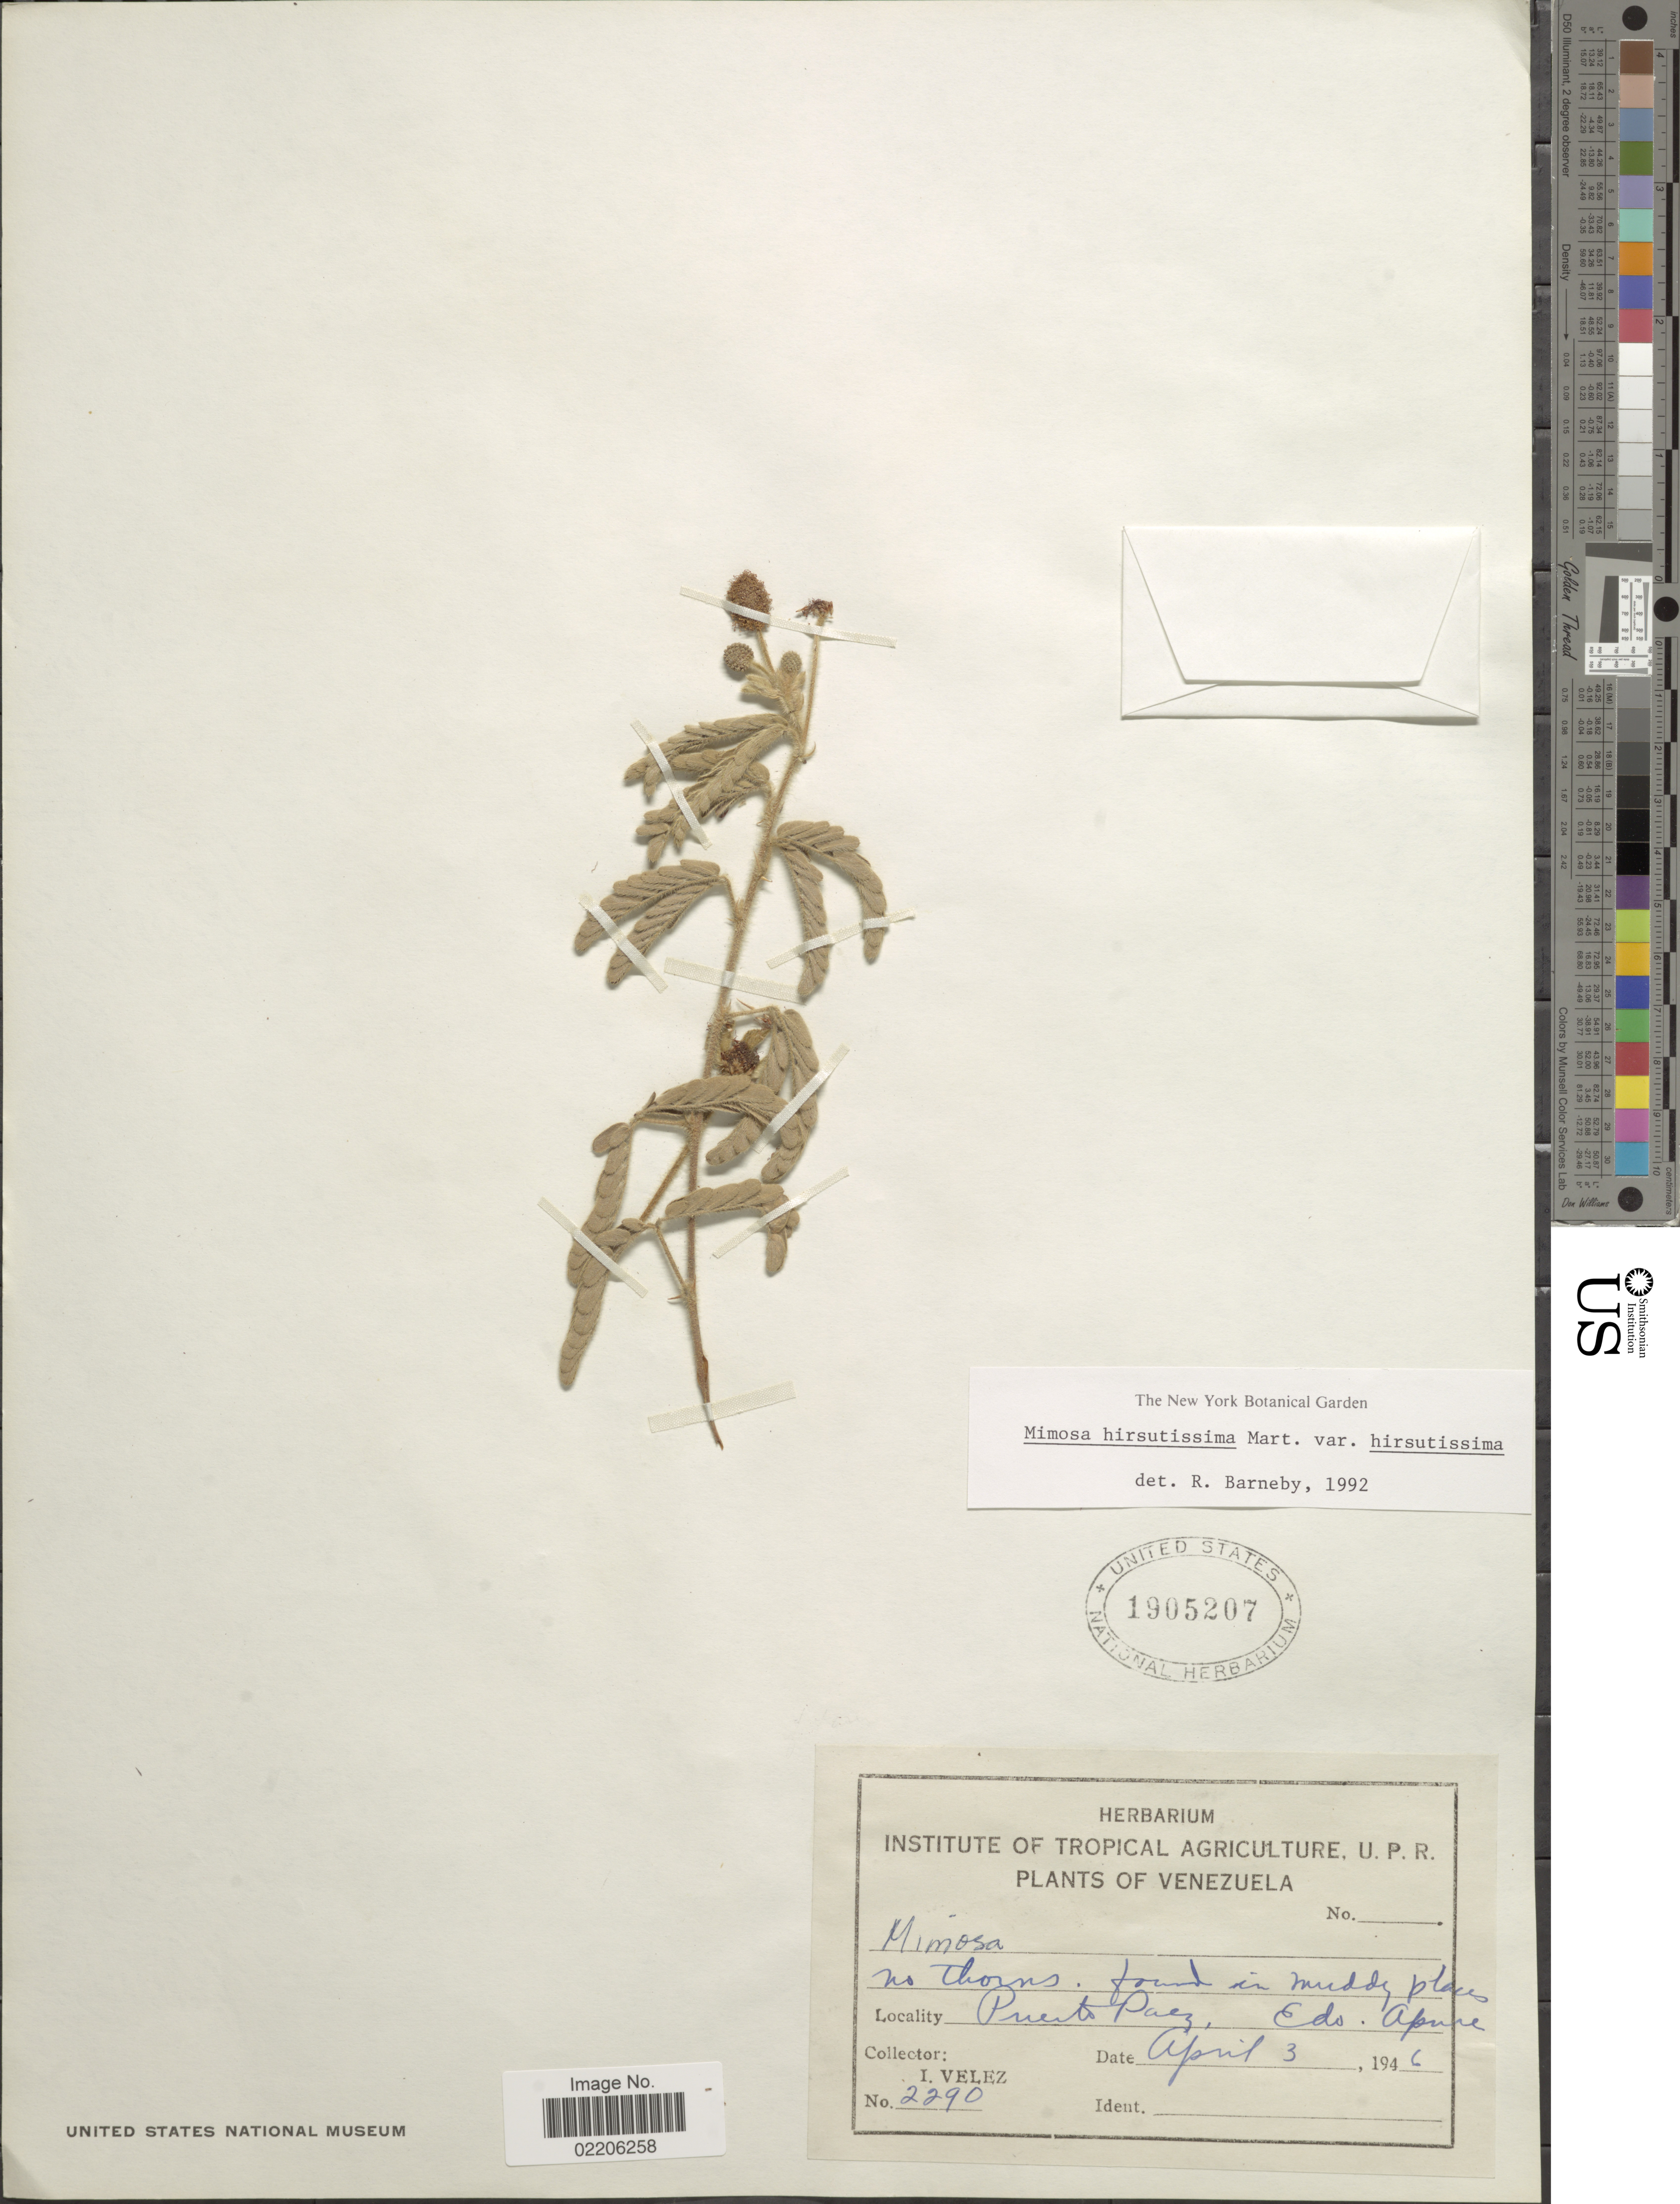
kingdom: Plantae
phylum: Tracheophyta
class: Magnoliopsida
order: Fabales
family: Fabaceae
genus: Mimosa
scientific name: Mimosa hirsutissima var. hirsutissima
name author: Mart.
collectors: I. Velez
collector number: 2290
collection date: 1946-04-03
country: Venezuela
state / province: Apure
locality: Puerto Paez.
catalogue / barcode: US 1905207